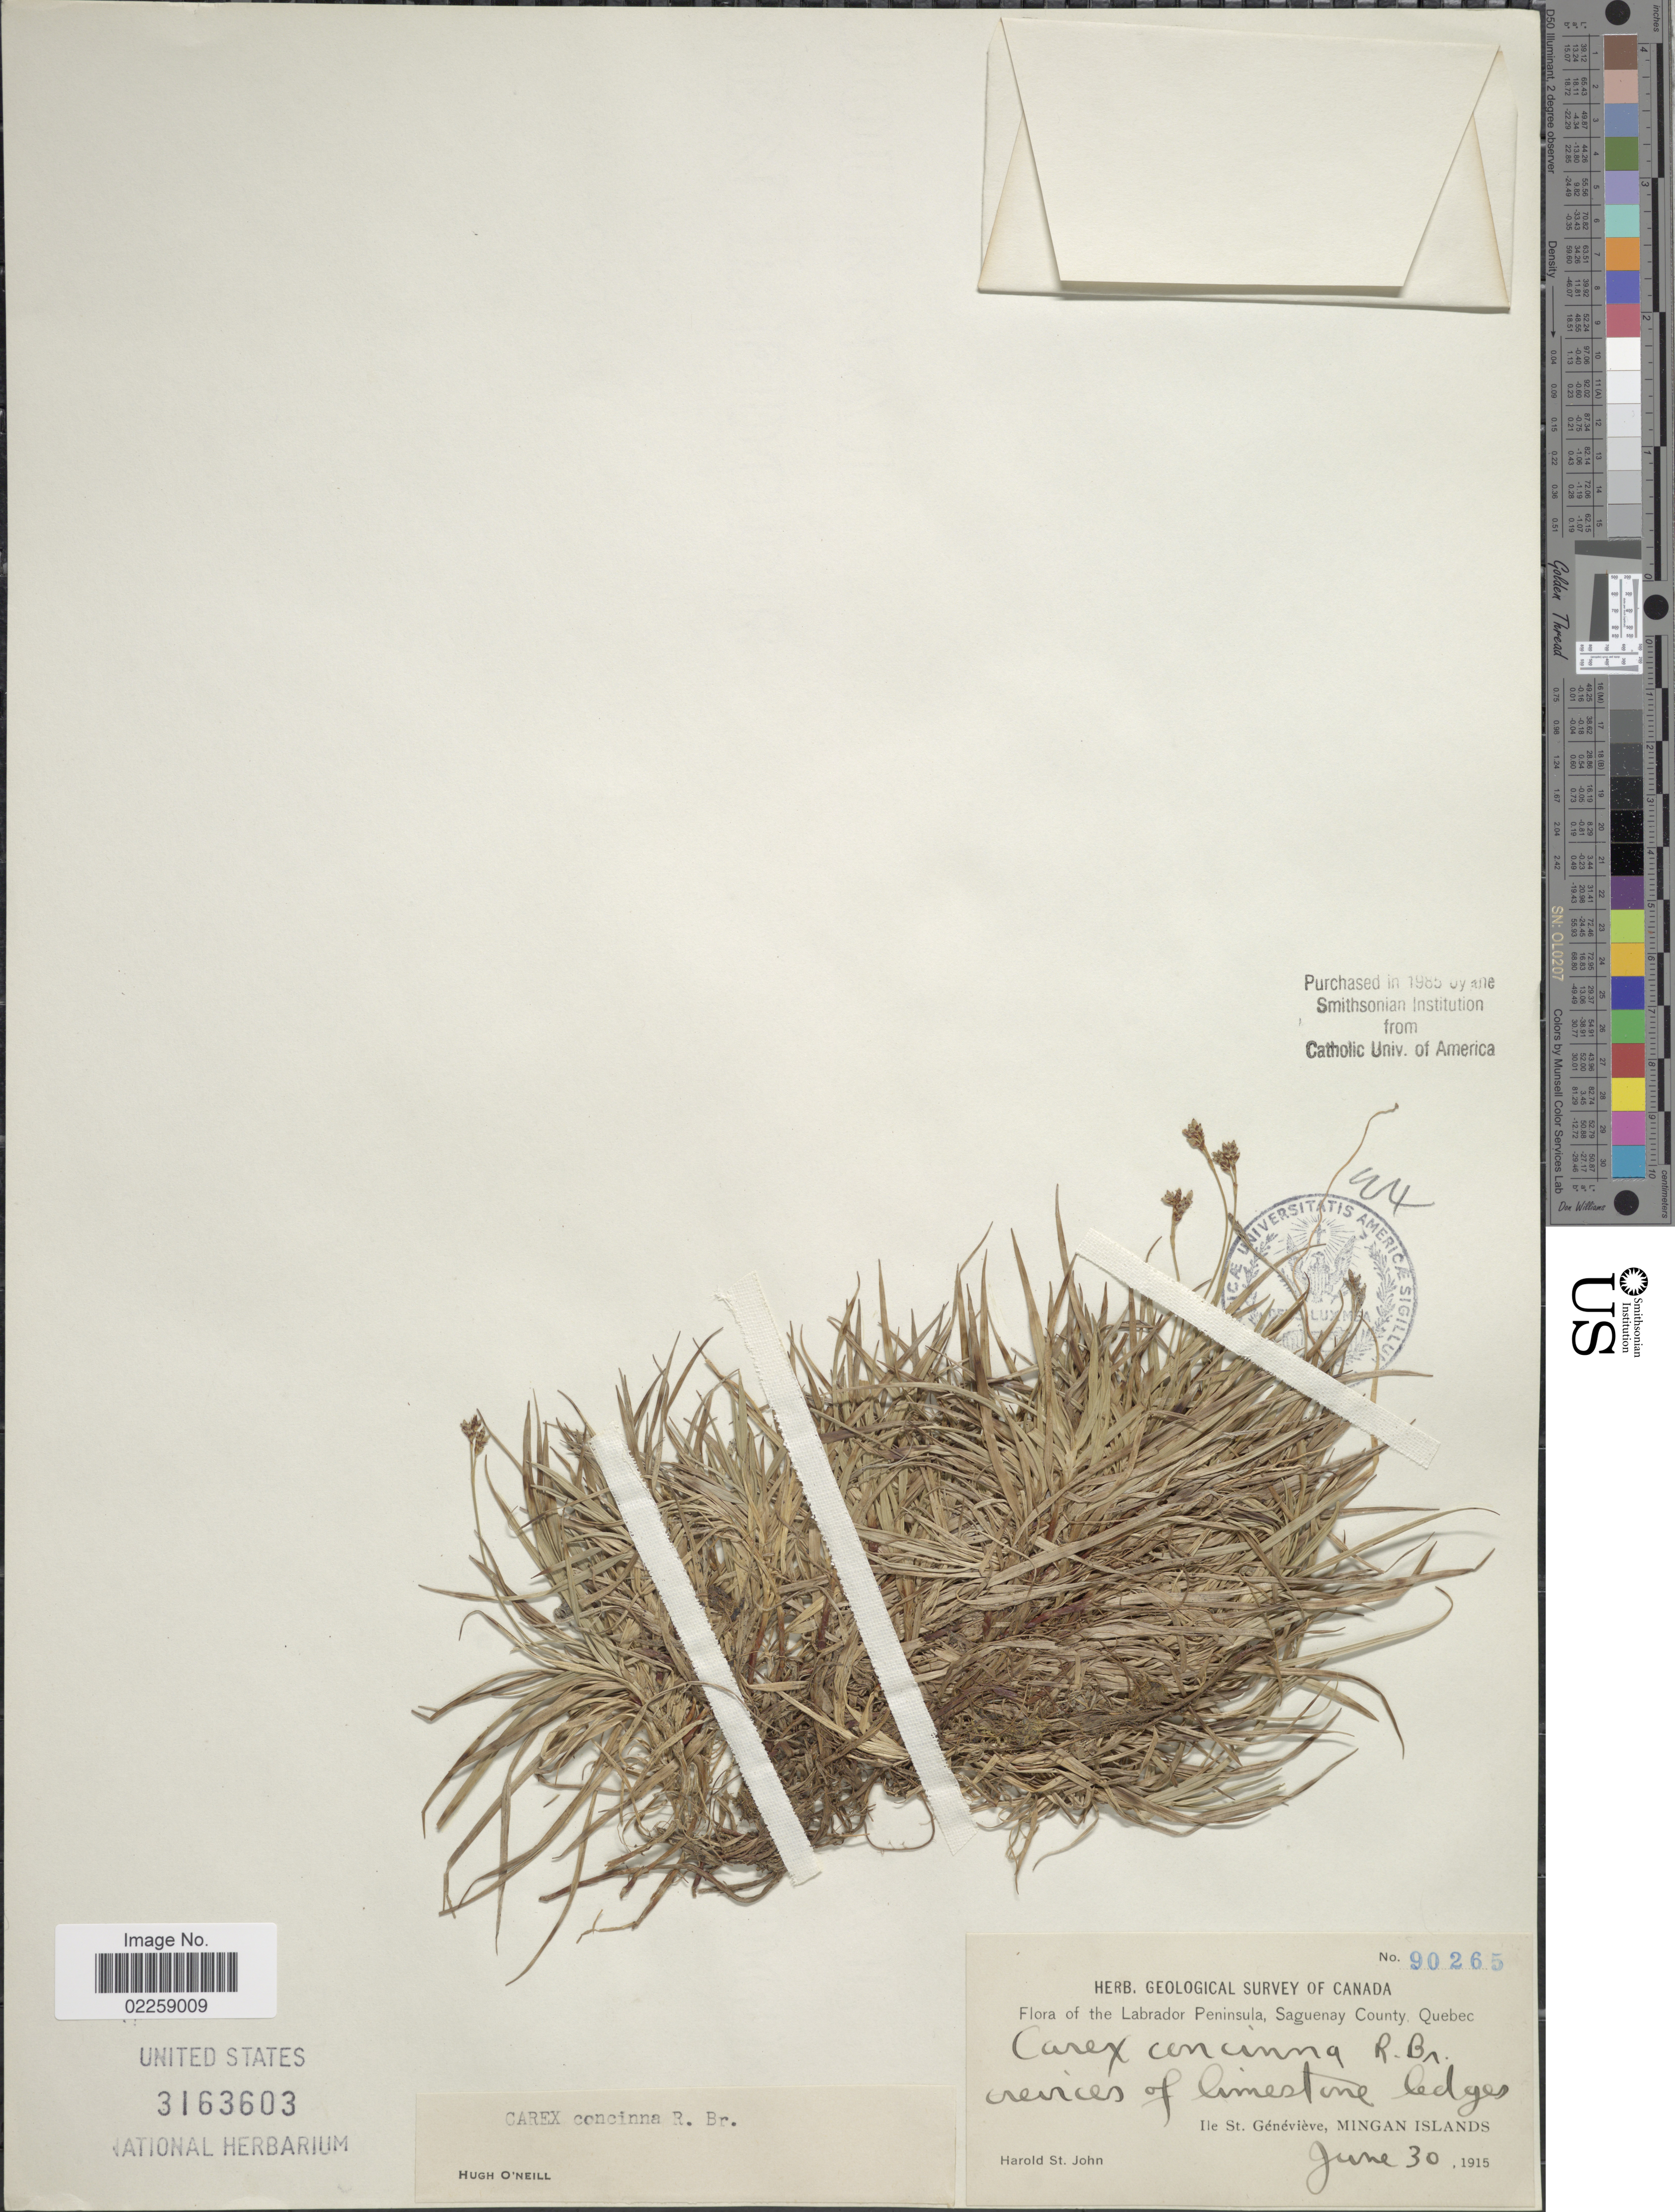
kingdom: Plantae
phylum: Tracheophyta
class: Liliopsida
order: Poales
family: Cyperaceae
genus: Carex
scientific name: Carex concinna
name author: R. Br.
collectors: H. St. John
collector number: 90265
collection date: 1915-06-30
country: Canada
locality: Labrador Peninsula, Saguenay County, Quebec, Ile St. Genevieve, Mingan Islands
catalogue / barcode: US 3163603